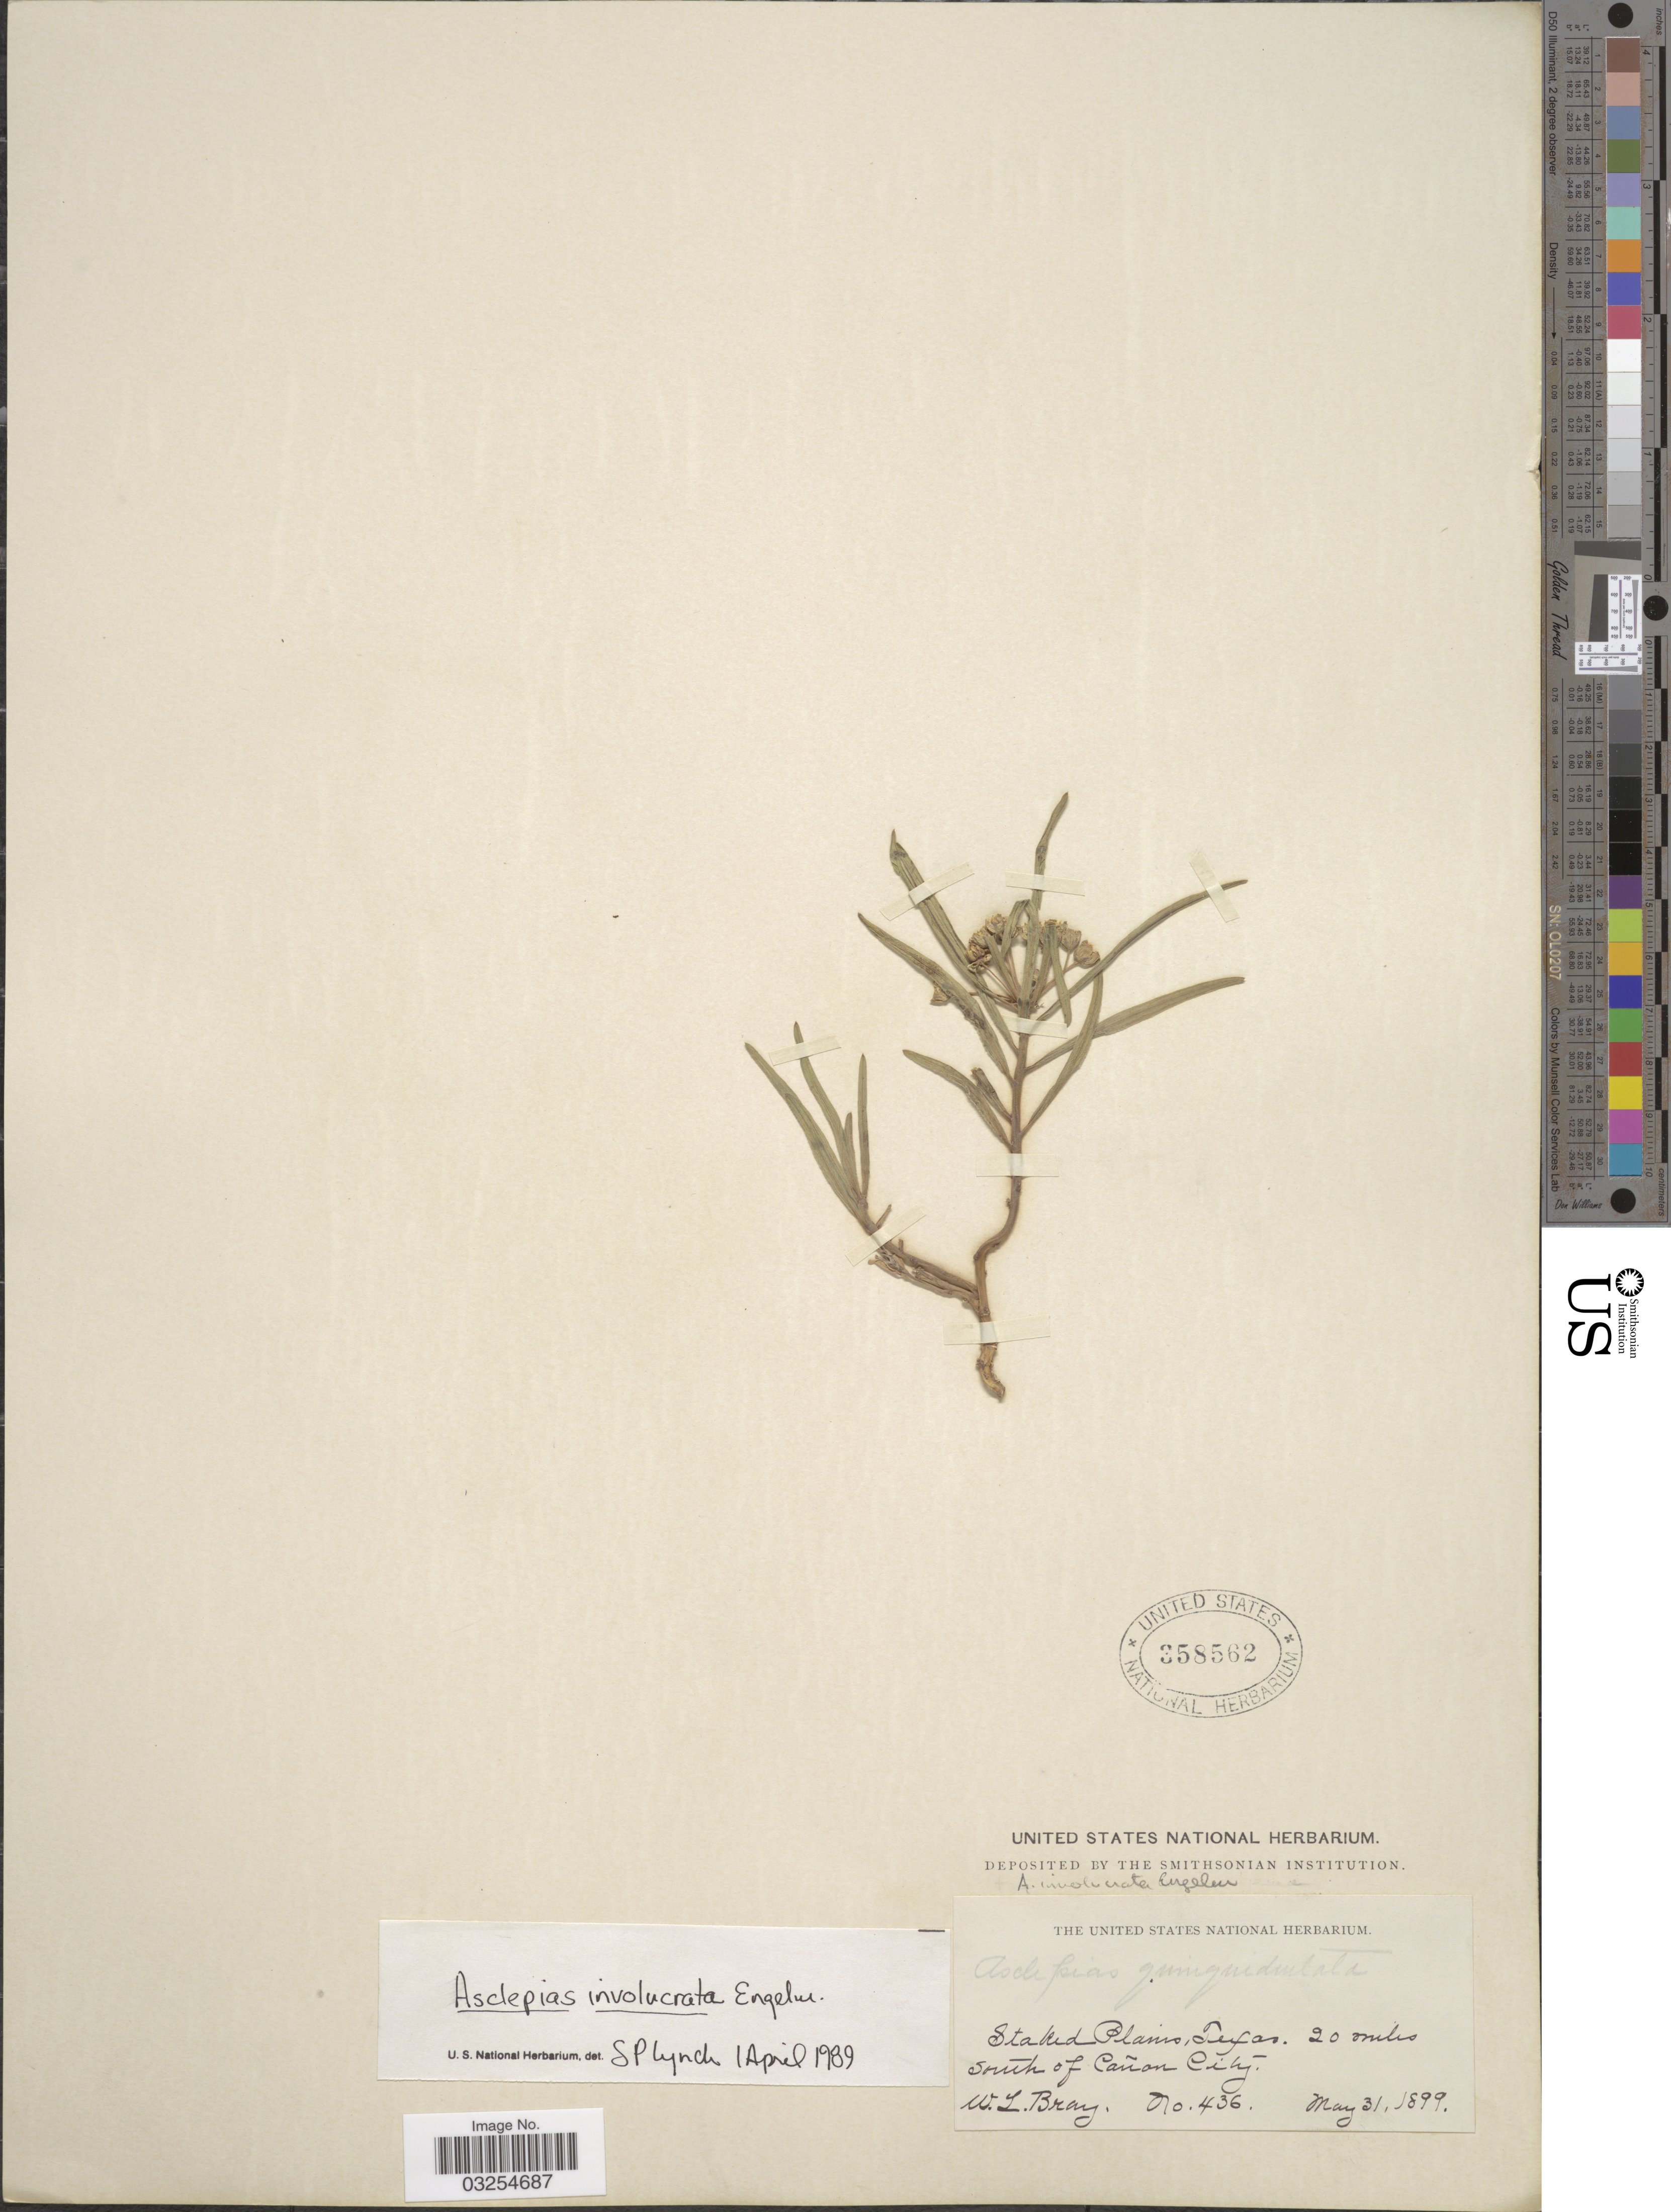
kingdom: Plantae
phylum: Tracheophyta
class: Magnoliopsida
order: Gentianales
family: Apocynaceae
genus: Asclepias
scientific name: Asclepias involucrata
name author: Engelm. ex Torr.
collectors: W. L. Bray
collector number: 436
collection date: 1899-05-31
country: United States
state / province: Texas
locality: Staked Plains, 20 miles south of Cañon City.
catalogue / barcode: US 358562